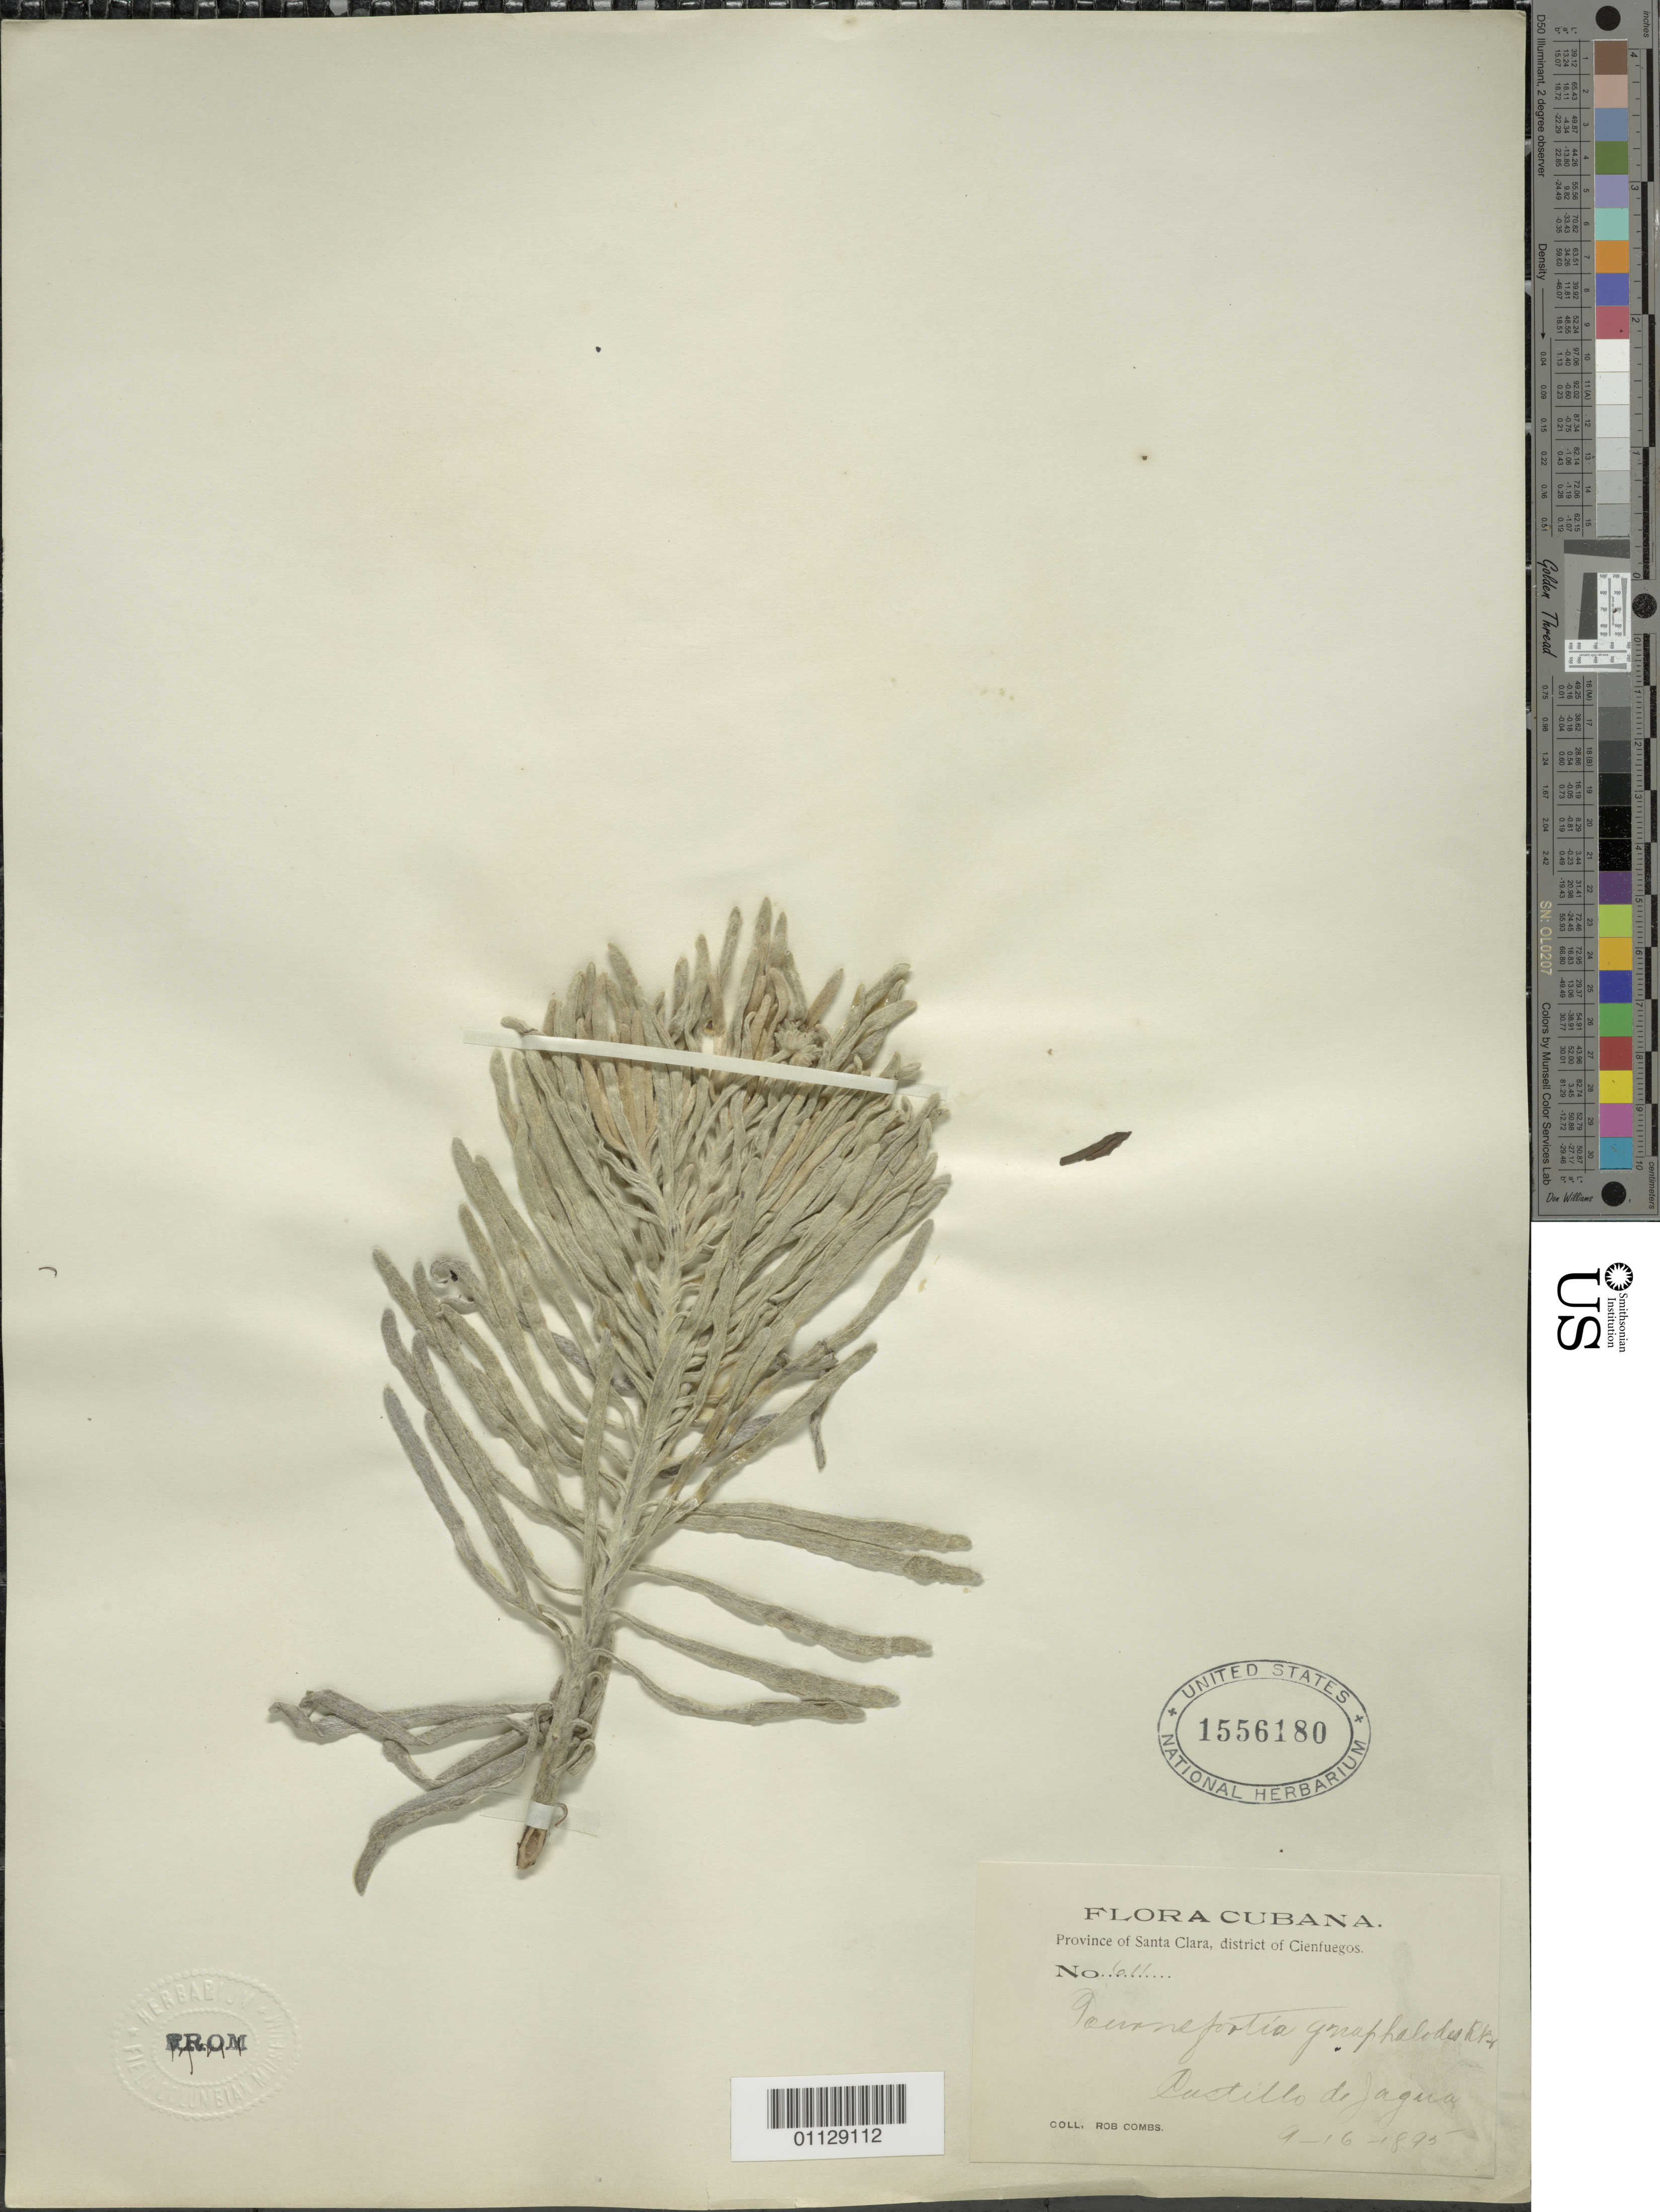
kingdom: Plantae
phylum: Tracheophyta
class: Magnoliopsida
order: Boraginales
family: Heliotropiaceae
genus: Tournefortia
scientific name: Tournefortia gnaphalodes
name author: (L.) R. Br.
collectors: R. Combs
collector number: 611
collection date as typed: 16 Sep 1895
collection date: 1895-09-16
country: Cuba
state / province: Cienfuegos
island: Cuba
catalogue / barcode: US 1556180